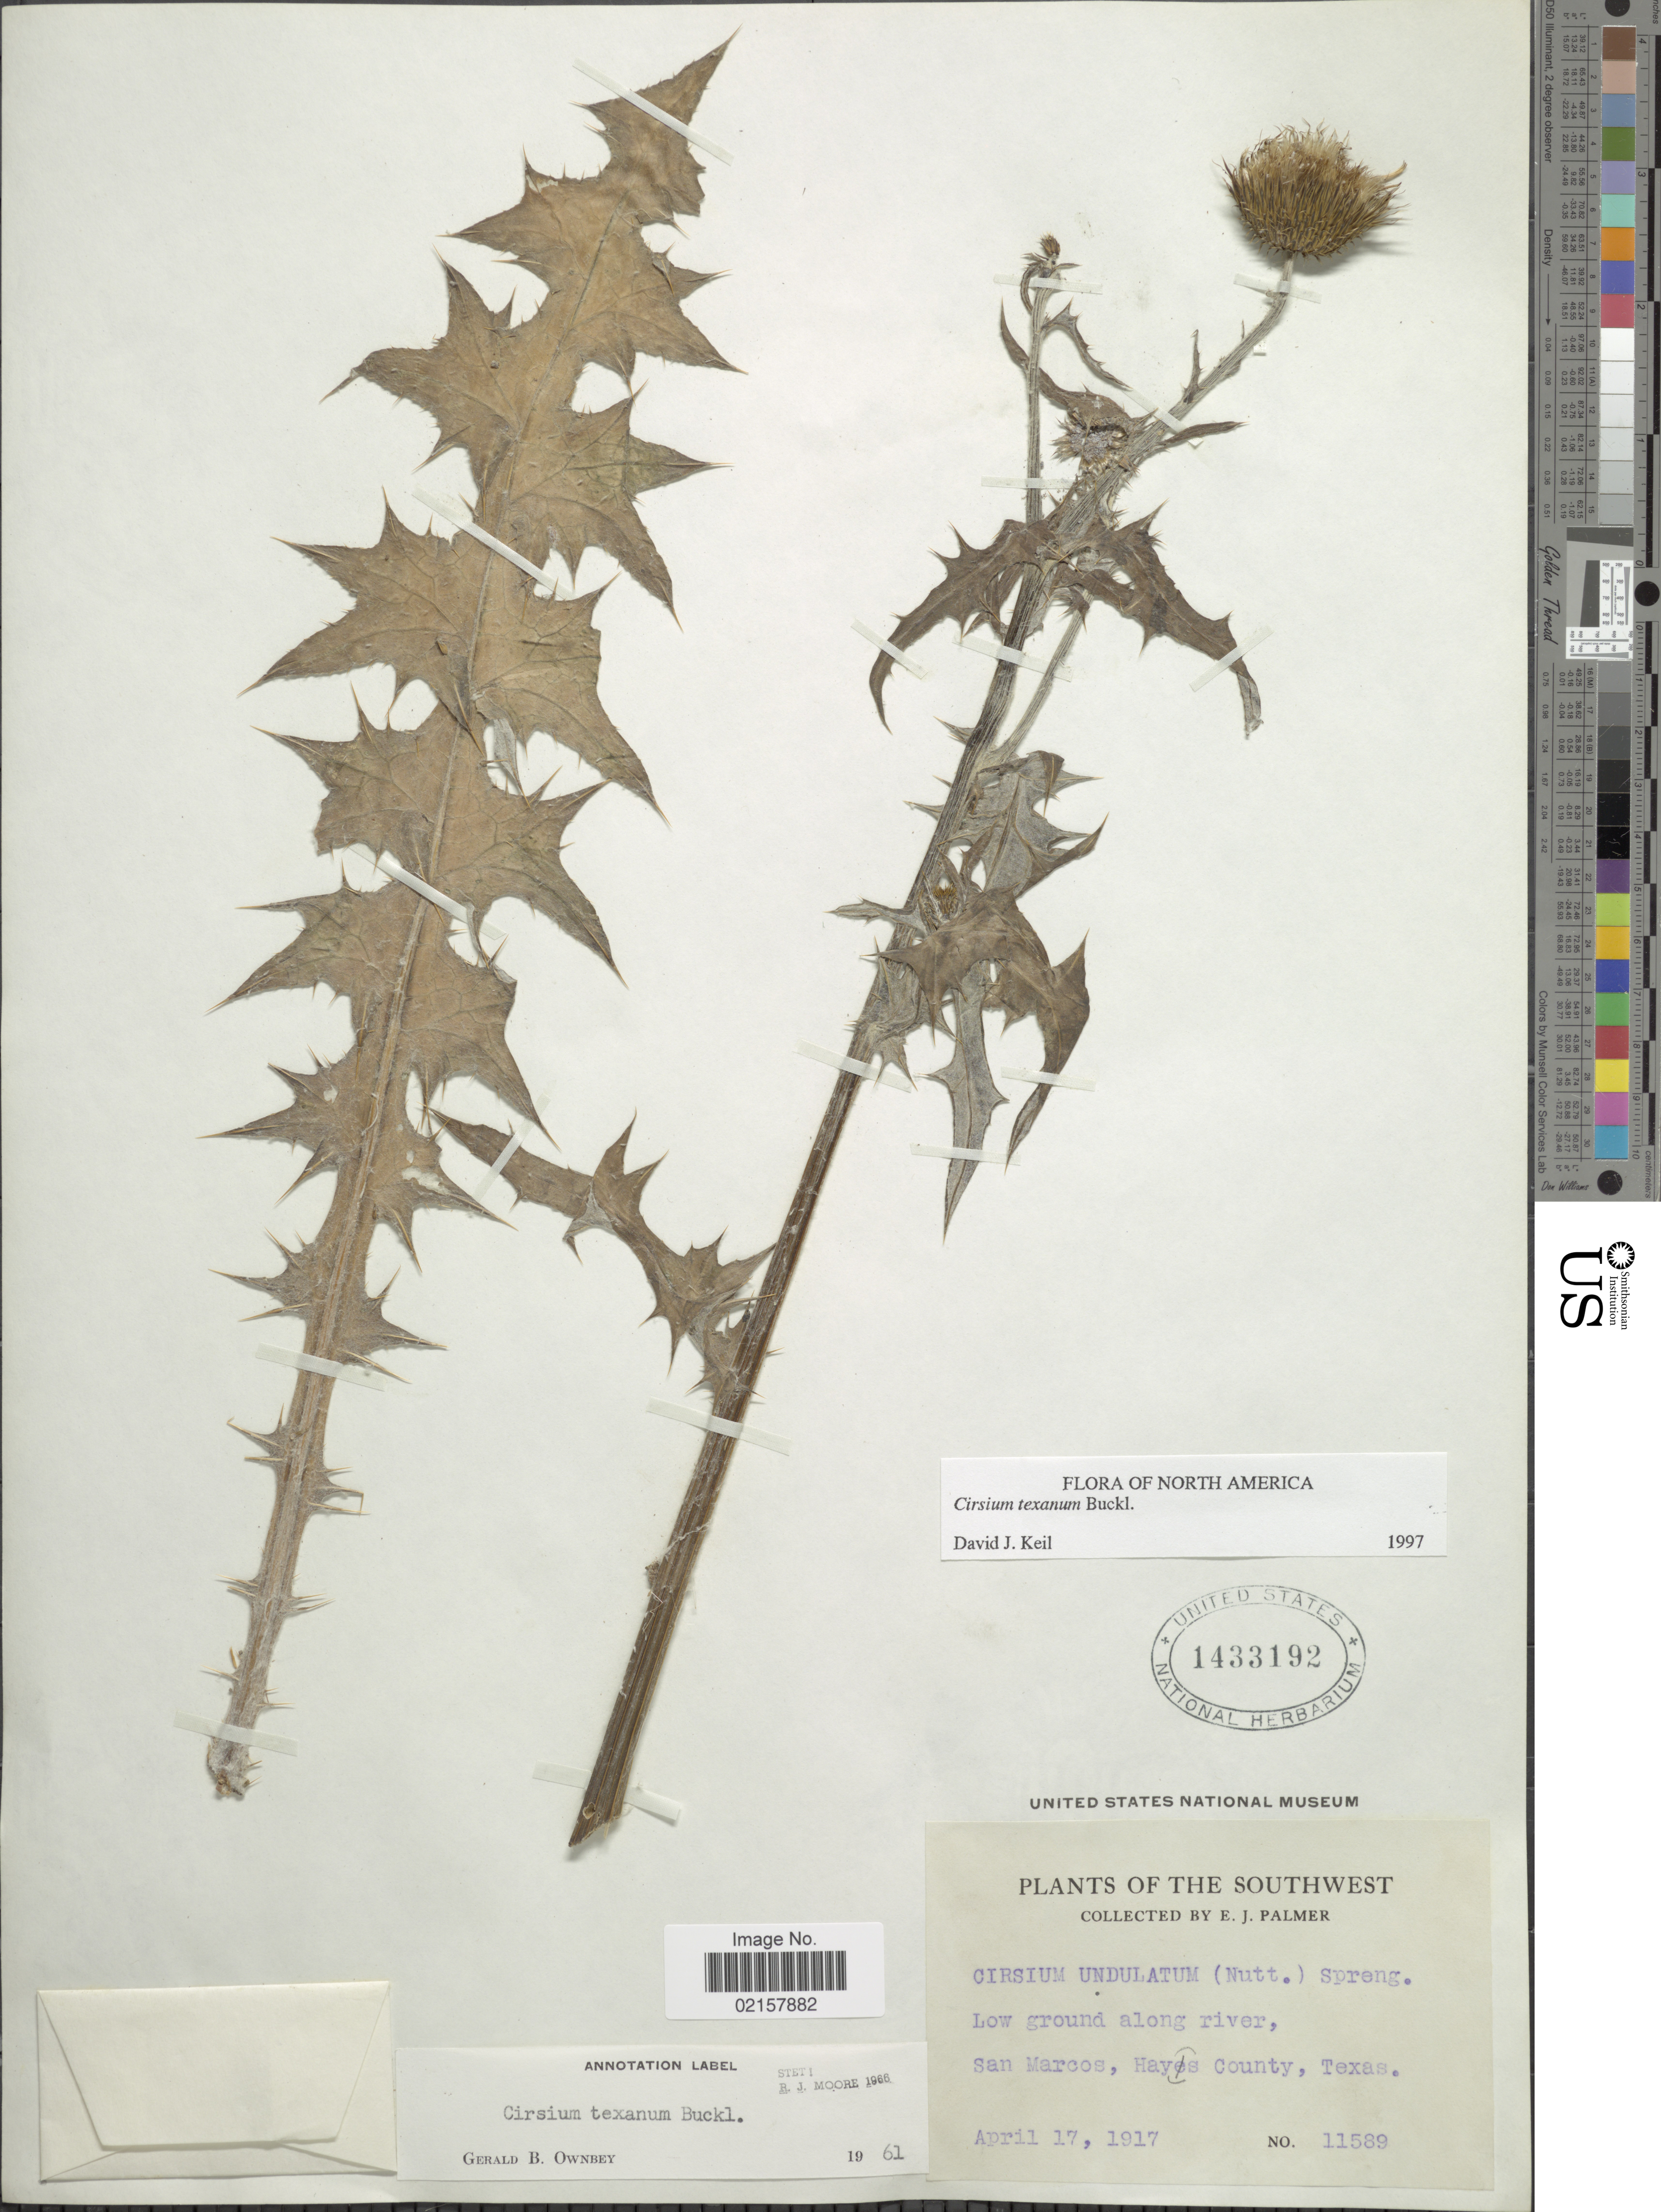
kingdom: Plantae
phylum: Tracheophyta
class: Magnoliopsida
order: Asterales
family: Asteraceae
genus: Cirsium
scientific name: Cirsium texanum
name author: Buckley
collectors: E. J. Palmer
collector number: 11589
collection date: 1917-04-17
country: United States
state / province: Texas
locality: Southwest, along river, San Marcos, Hays County.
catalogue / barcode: US 1433192